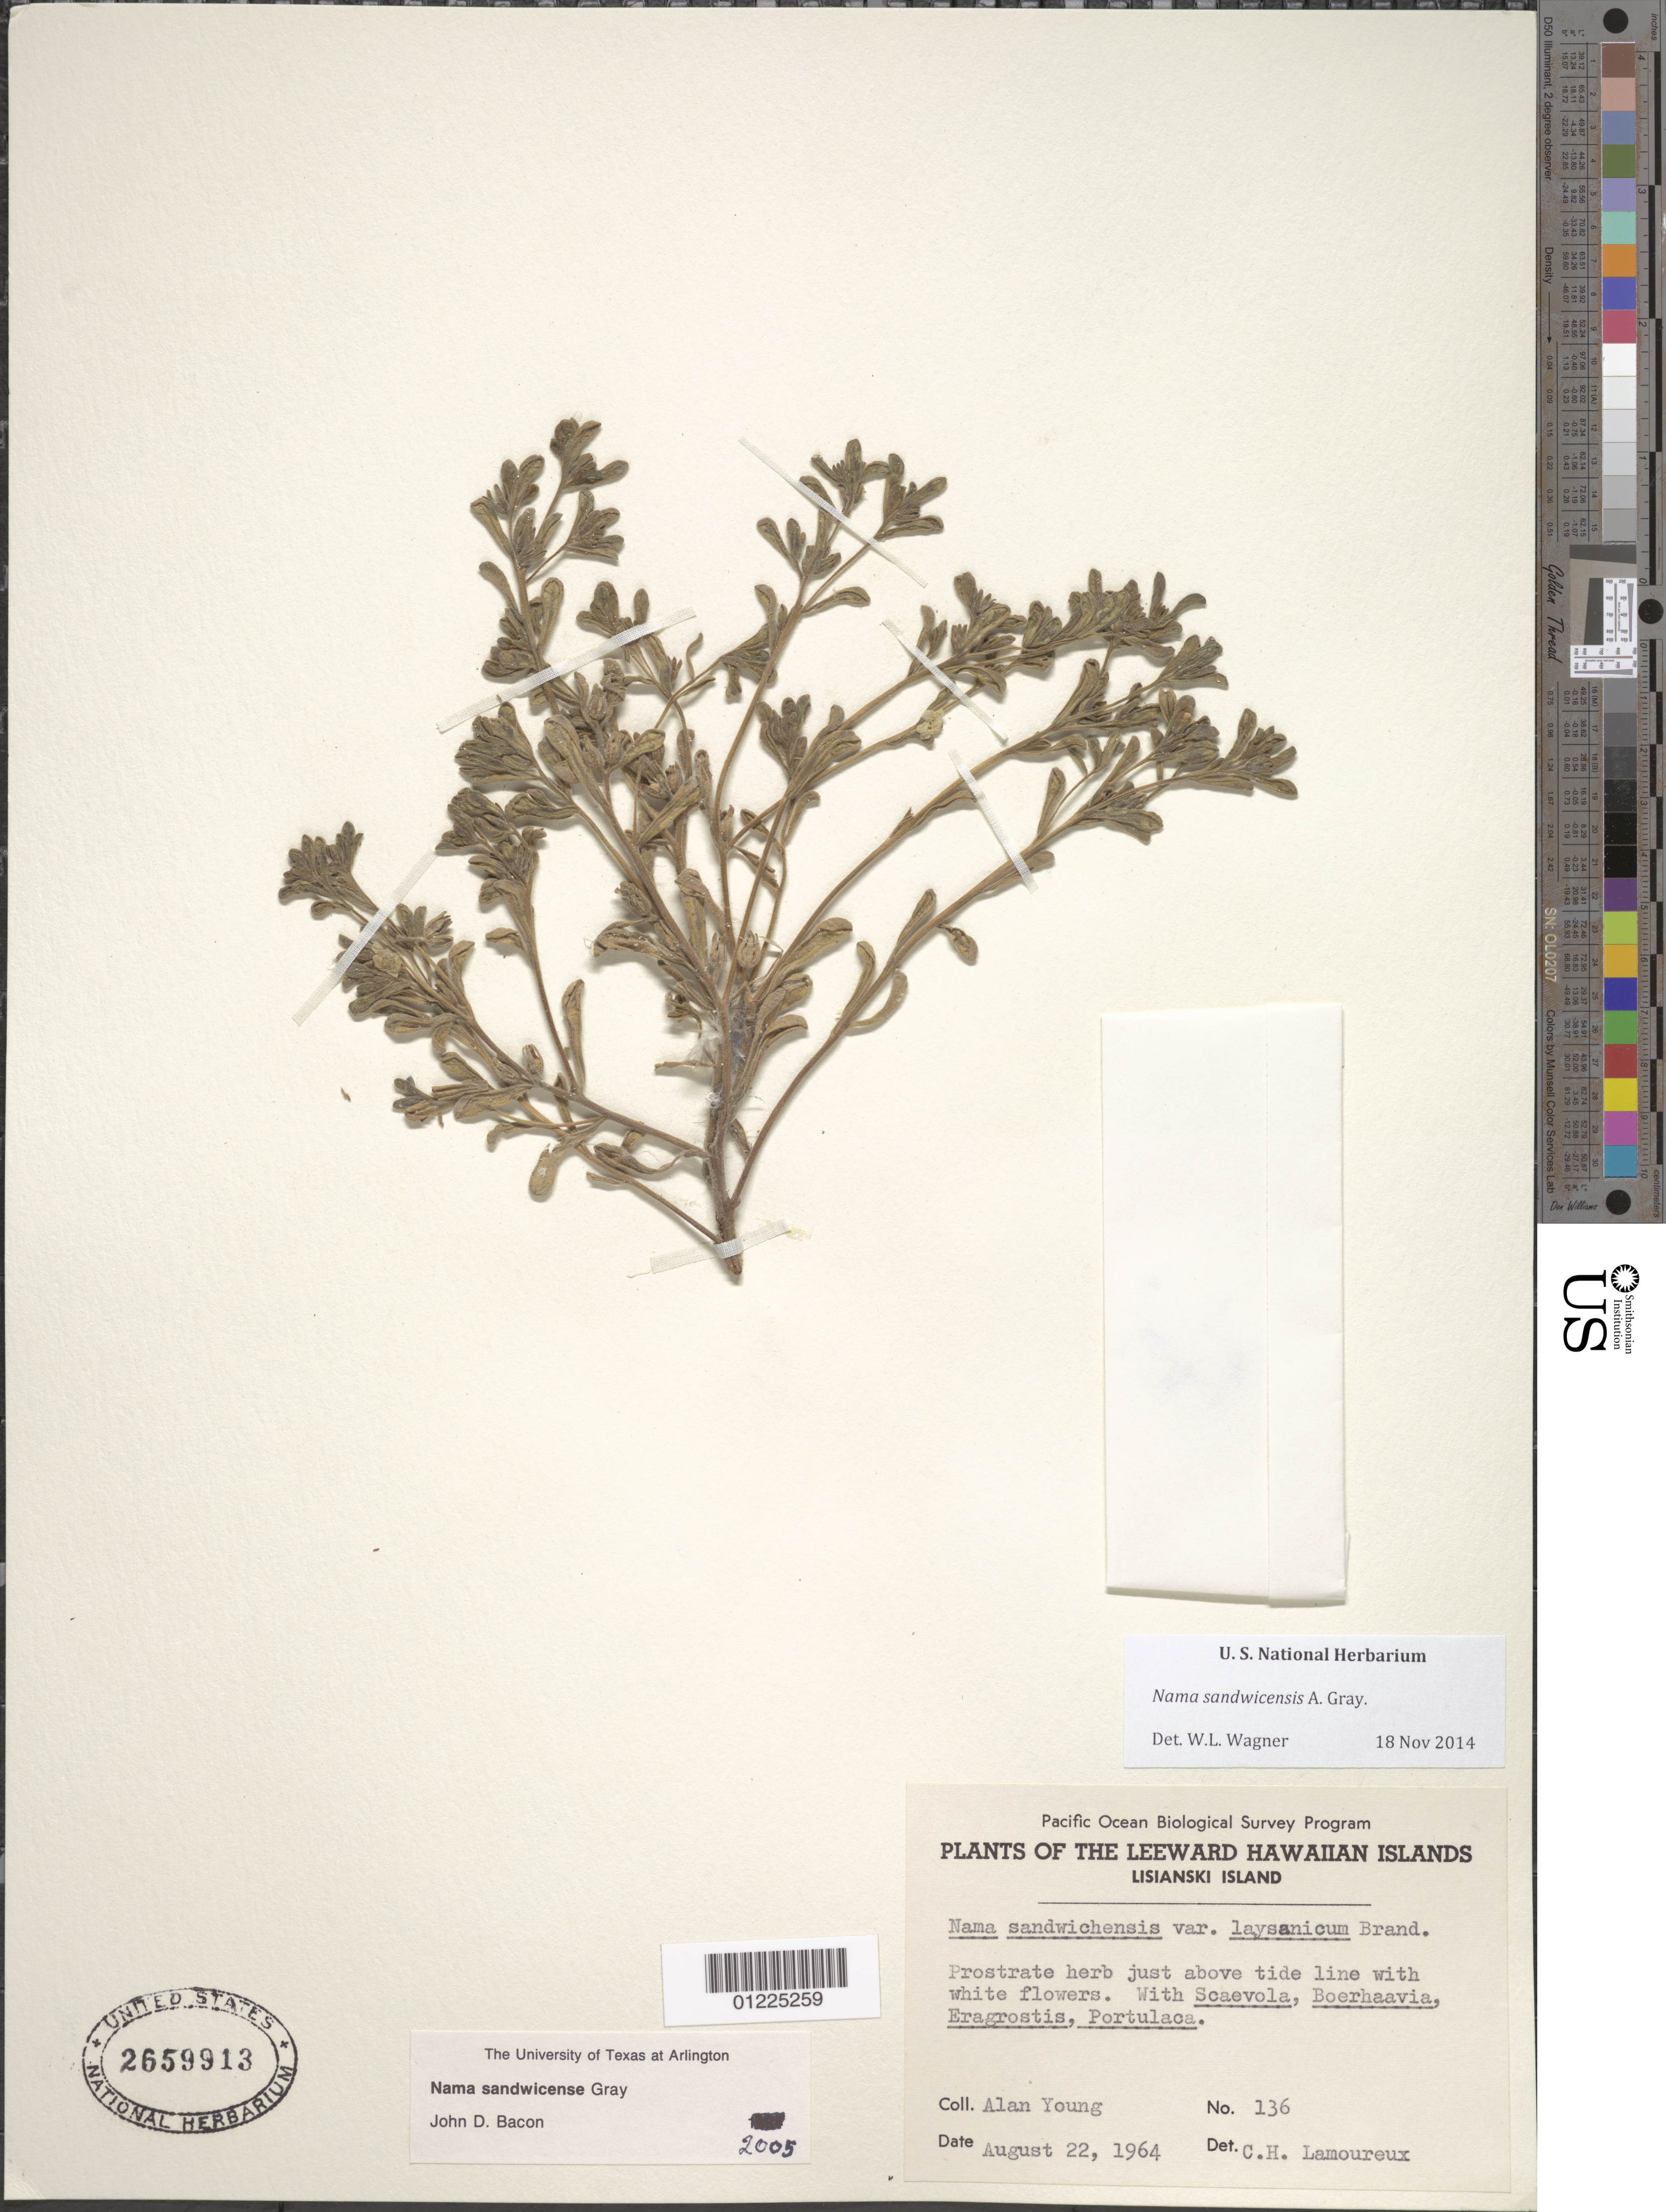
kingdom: Plantae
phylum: Tracheophyta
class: Magnoliopsida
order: Boraginales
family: Namaceae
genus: Nama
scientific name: Nama sandwicensis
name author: A. Gray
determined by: Wagner, W. L., (BOT), Smithsonian Institution - National Museum of Natural History (UNITED STATES)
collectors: A. Young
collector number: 136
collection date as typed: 22 Aug 1964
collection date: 1964-08-22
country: United States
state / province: Hawaii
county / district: Honolulu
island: Lisianski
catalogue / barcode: US 2659913